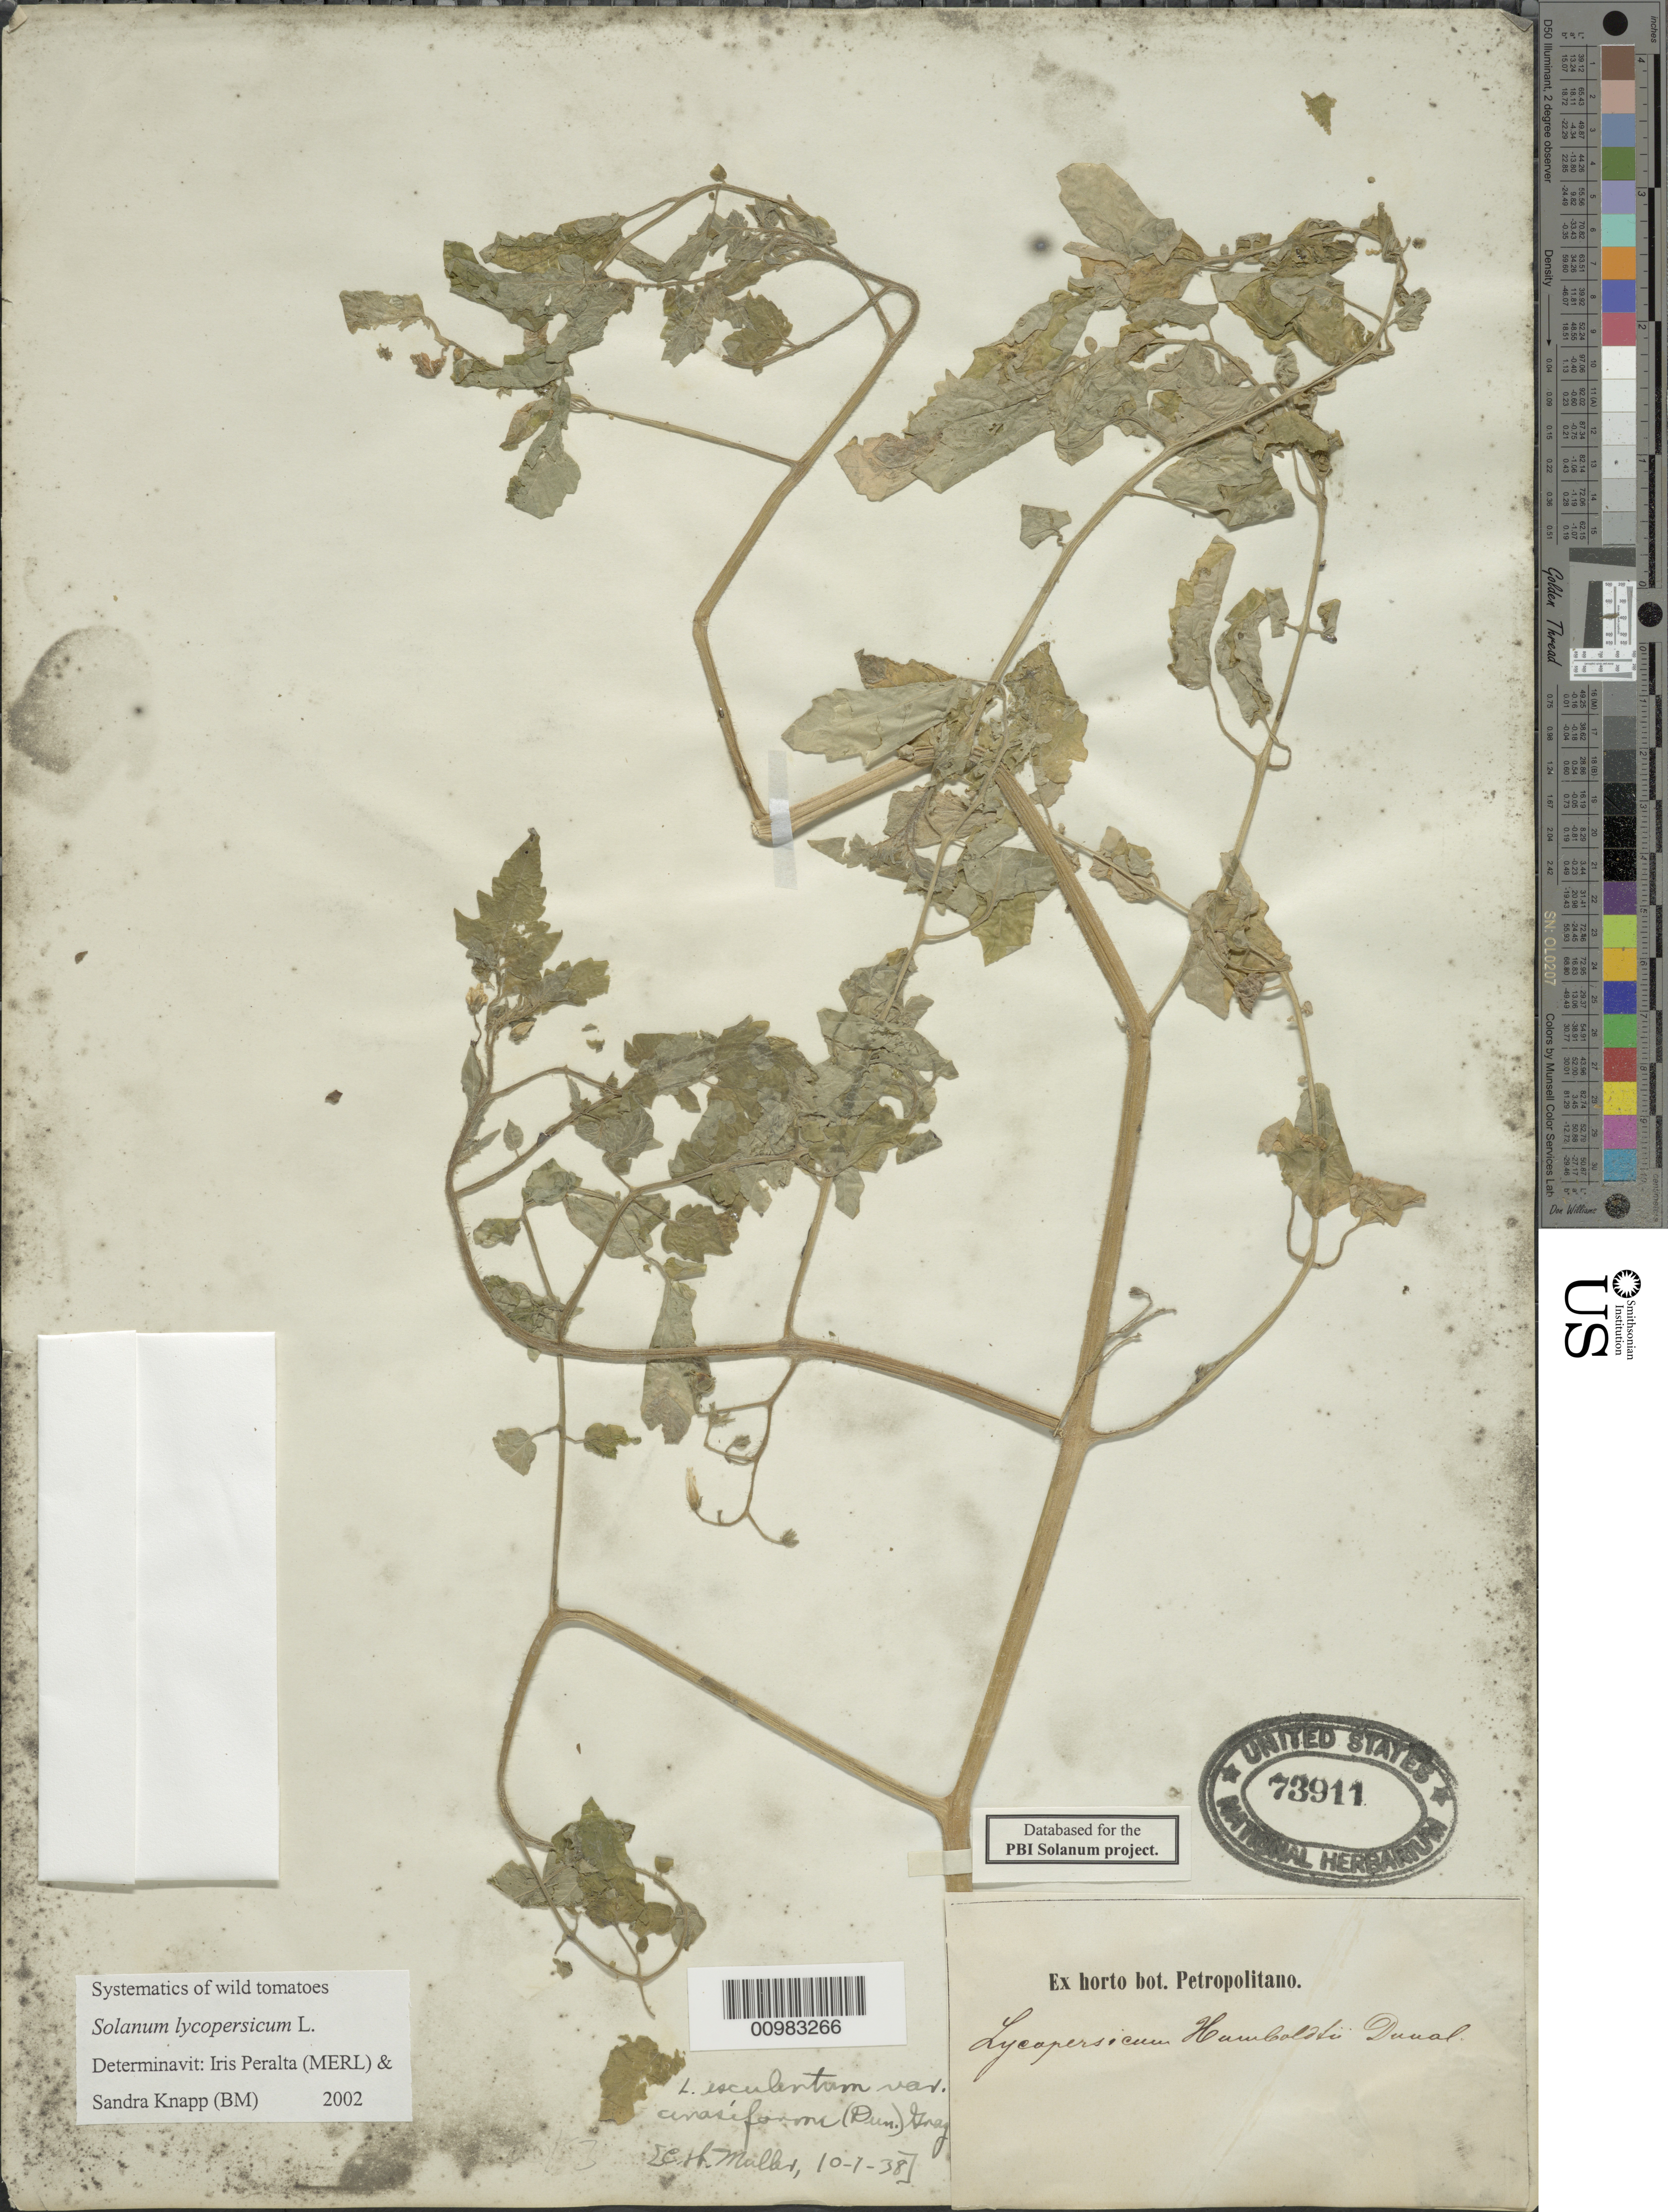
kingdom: Plantae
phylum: Tracheophyta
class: Magnoliopsida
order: Solanales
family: Solanaceae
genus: Solanum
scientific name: Solanum lycopersicum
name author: L.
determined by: Peralta, Iris E.; Knapp, S. D.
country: Russian Federation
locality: ex Horto Bot. Petropolitano (St. Petersburg)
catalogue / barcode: US 73911